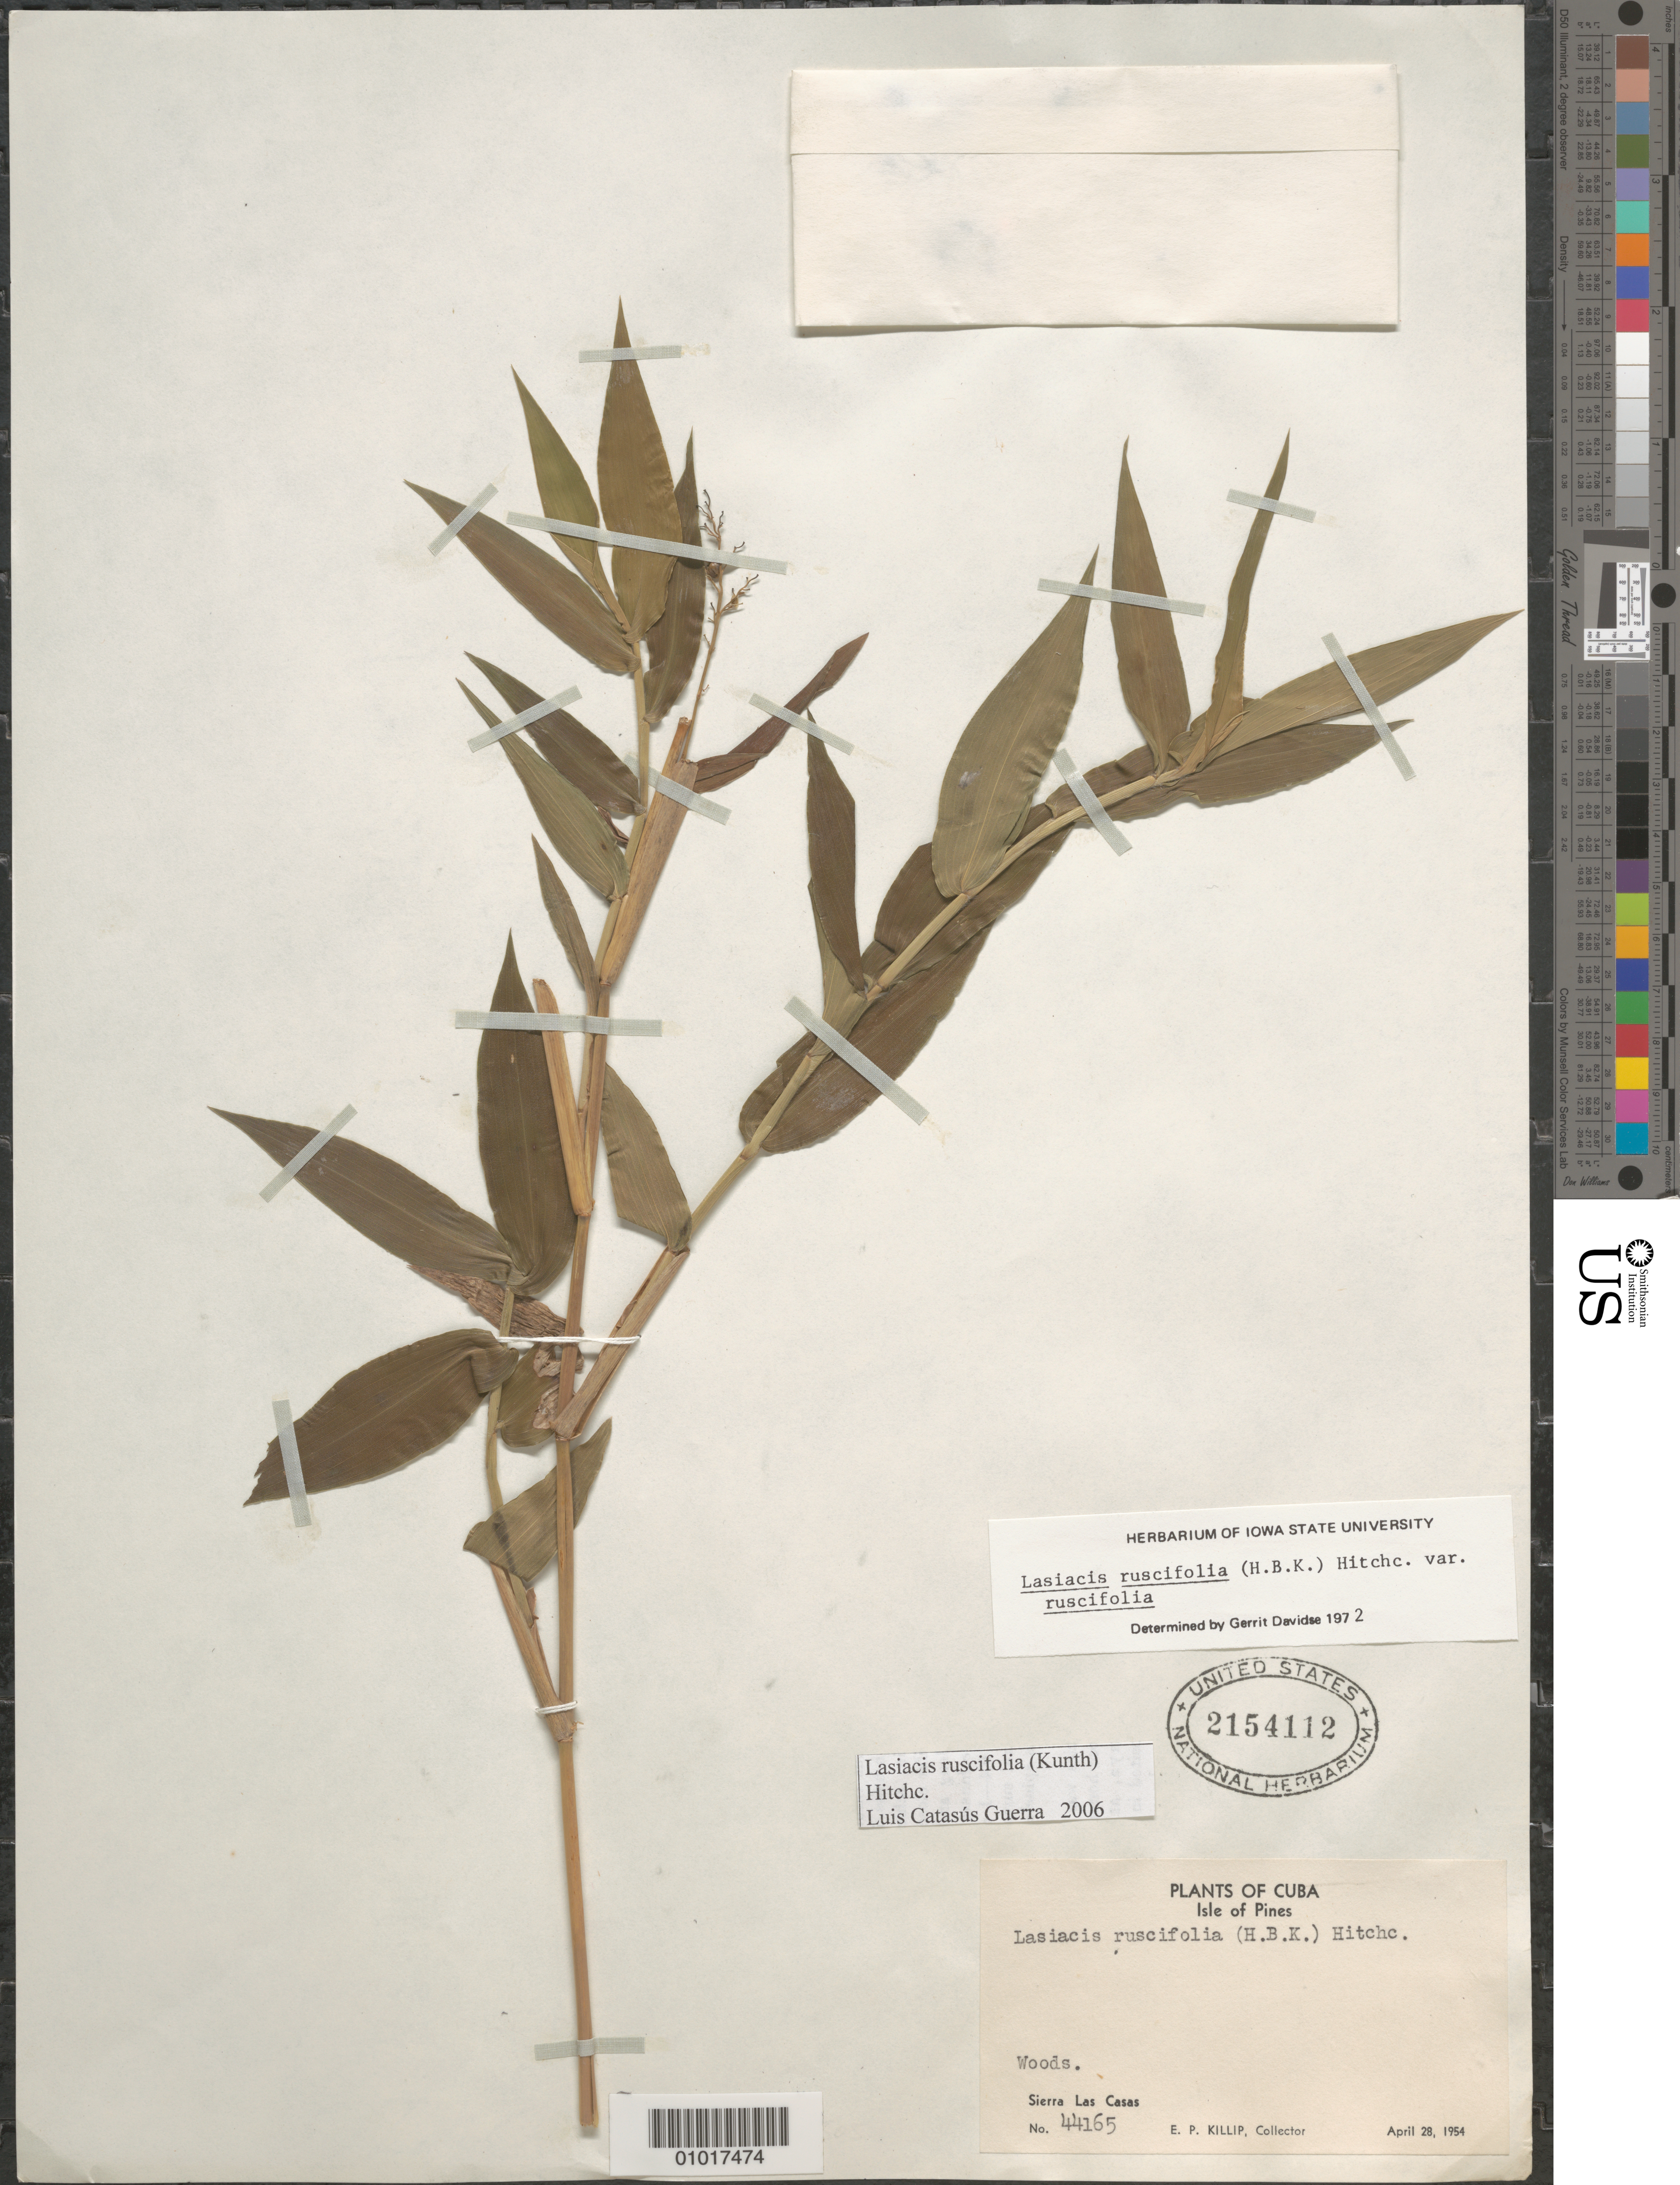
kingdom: Plantae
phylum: Tracheophyta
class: Liliopsida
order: Poales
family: Poaceae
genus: Lasiacis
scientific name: Lasiacis ruscifolia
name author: (Kunth) Hitchc.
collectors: E. P. Killip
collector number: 44165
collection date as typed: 28 Apr 1954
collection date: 1954-04-28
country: Cuba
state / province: Isla de la Juventud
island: Isla de la Juventud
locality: Sierra Las Casas, woods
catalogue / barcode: US 2154112